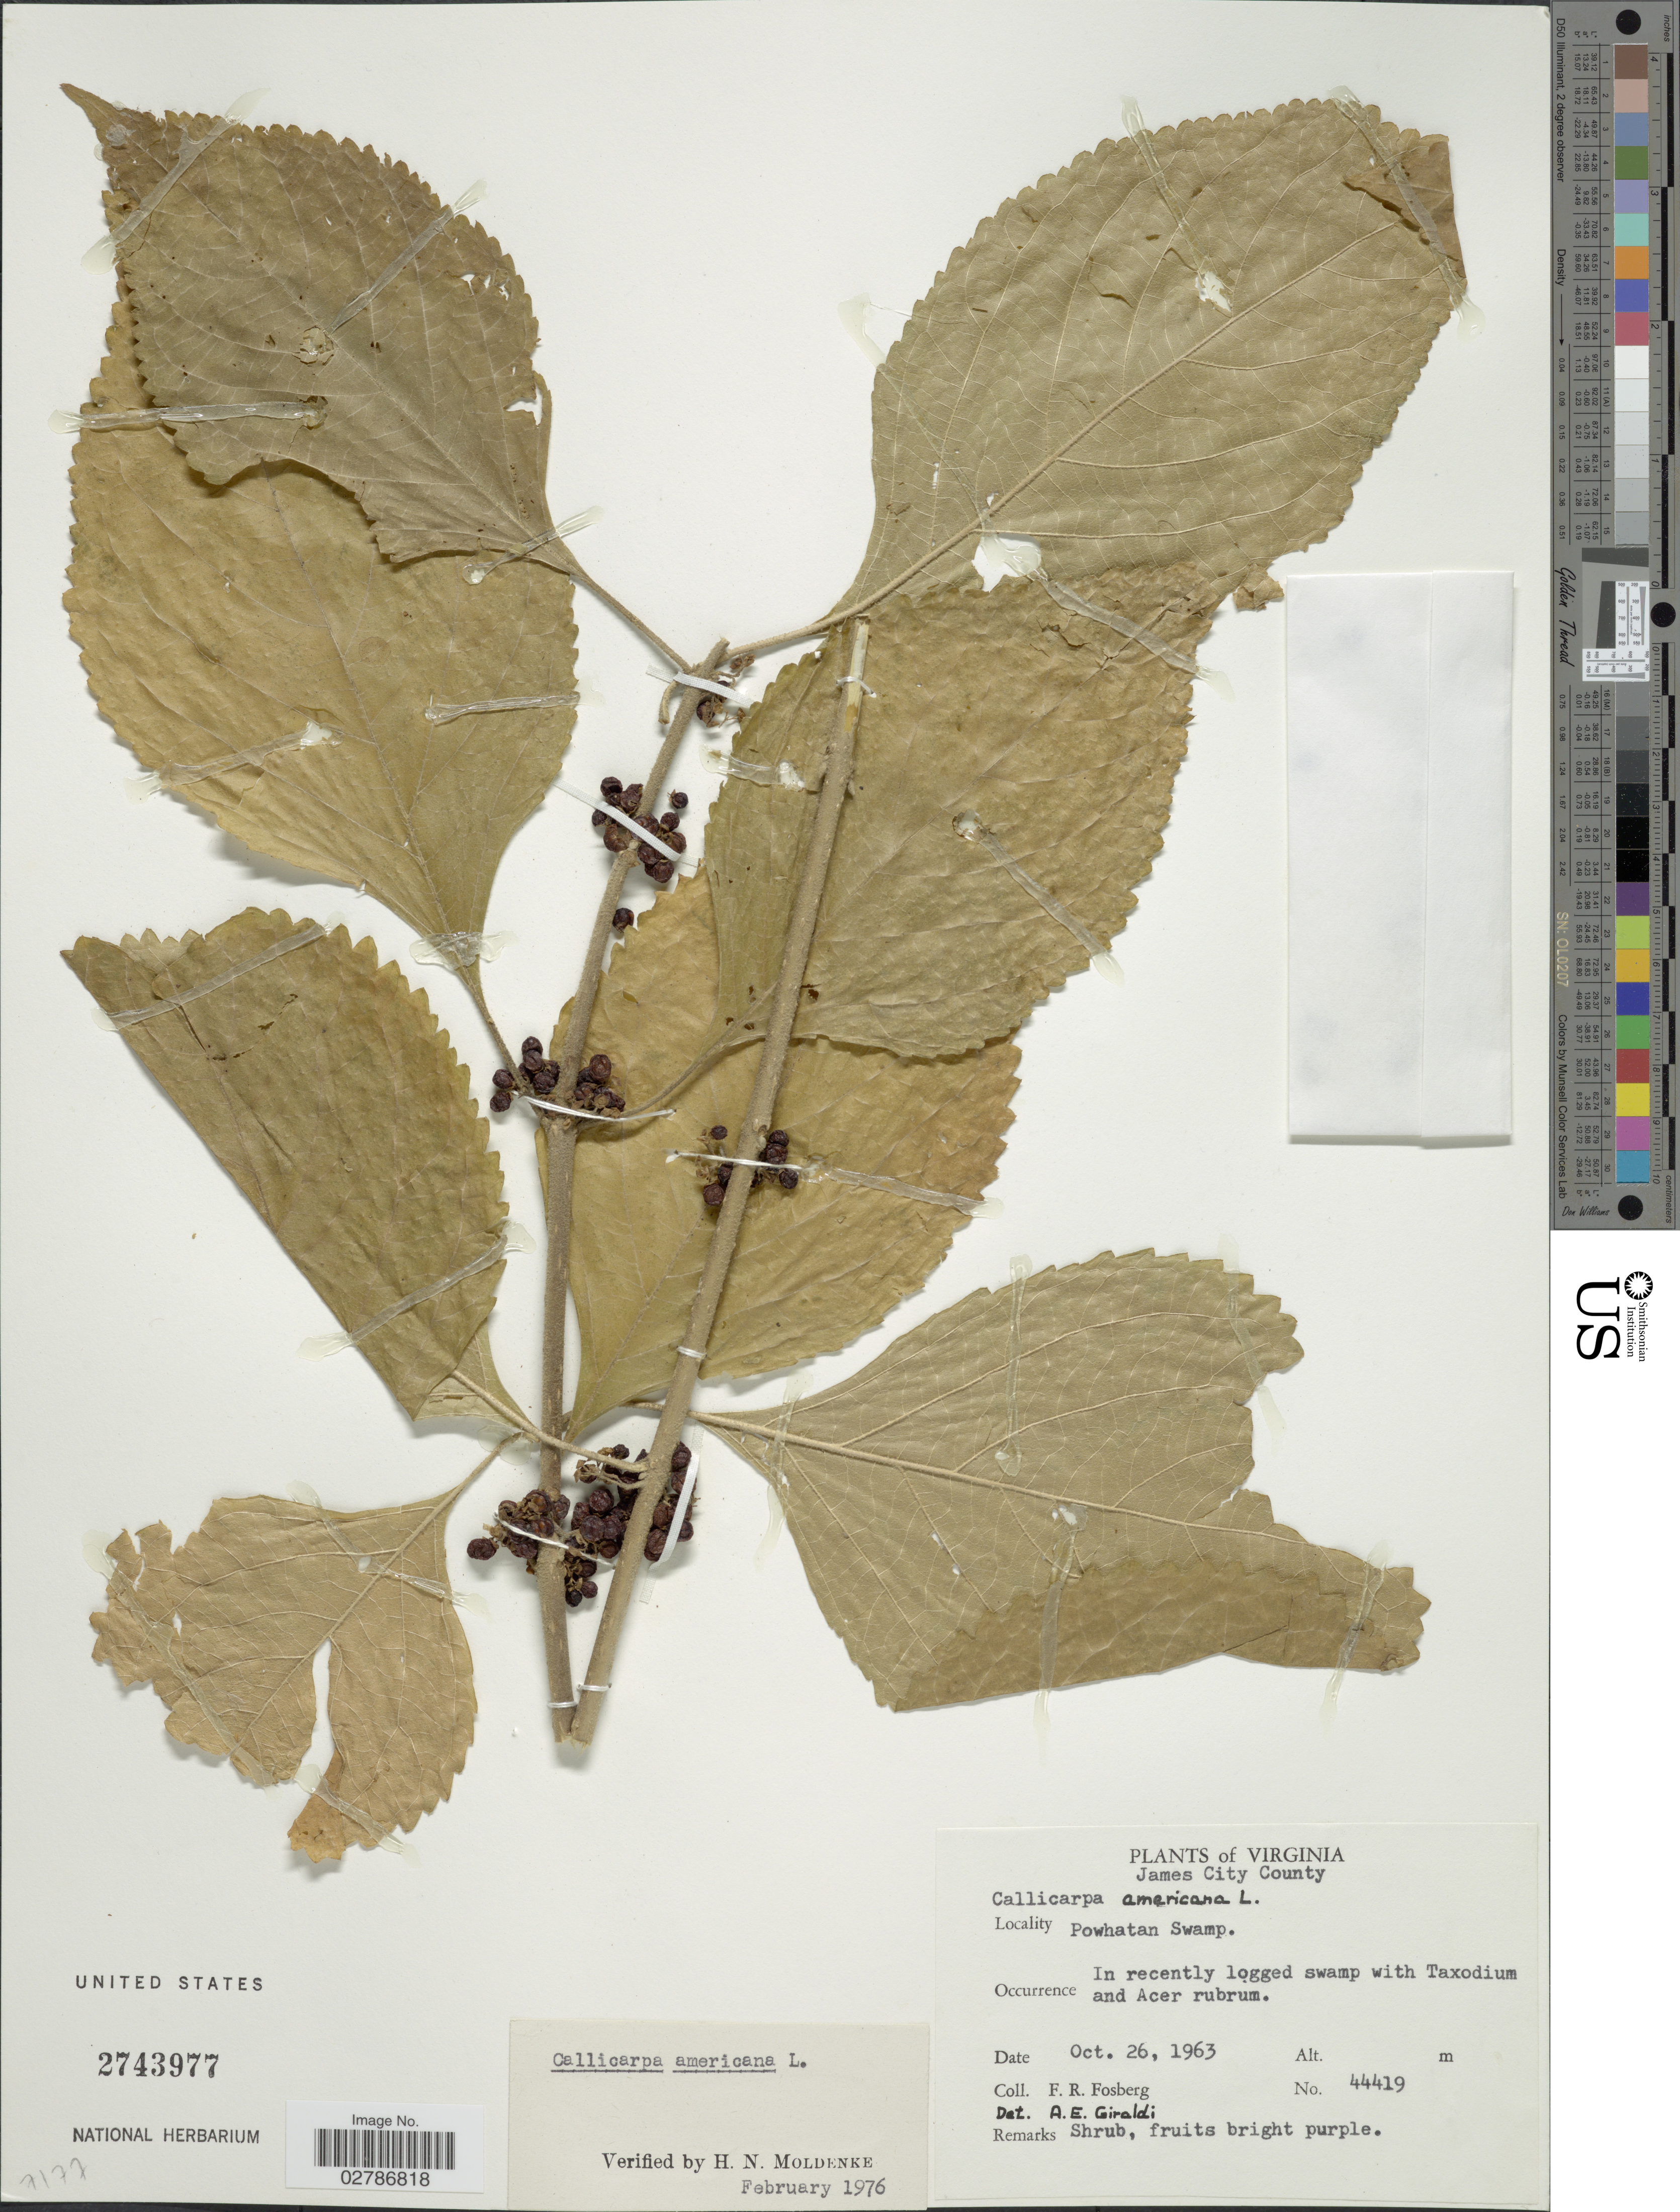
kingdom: Plantae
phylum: Tracheophyta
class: Magnoliopsida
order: Lamiales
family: Lamiaceae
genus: Callicarpa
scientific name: Callicarpa americana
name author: L.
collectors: F. R. Fosberg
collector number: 44419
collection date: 1963-10-26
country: United States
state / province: Virginia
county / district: James City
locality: James City County. Powhatan Swamp.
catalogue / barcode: US 2743977